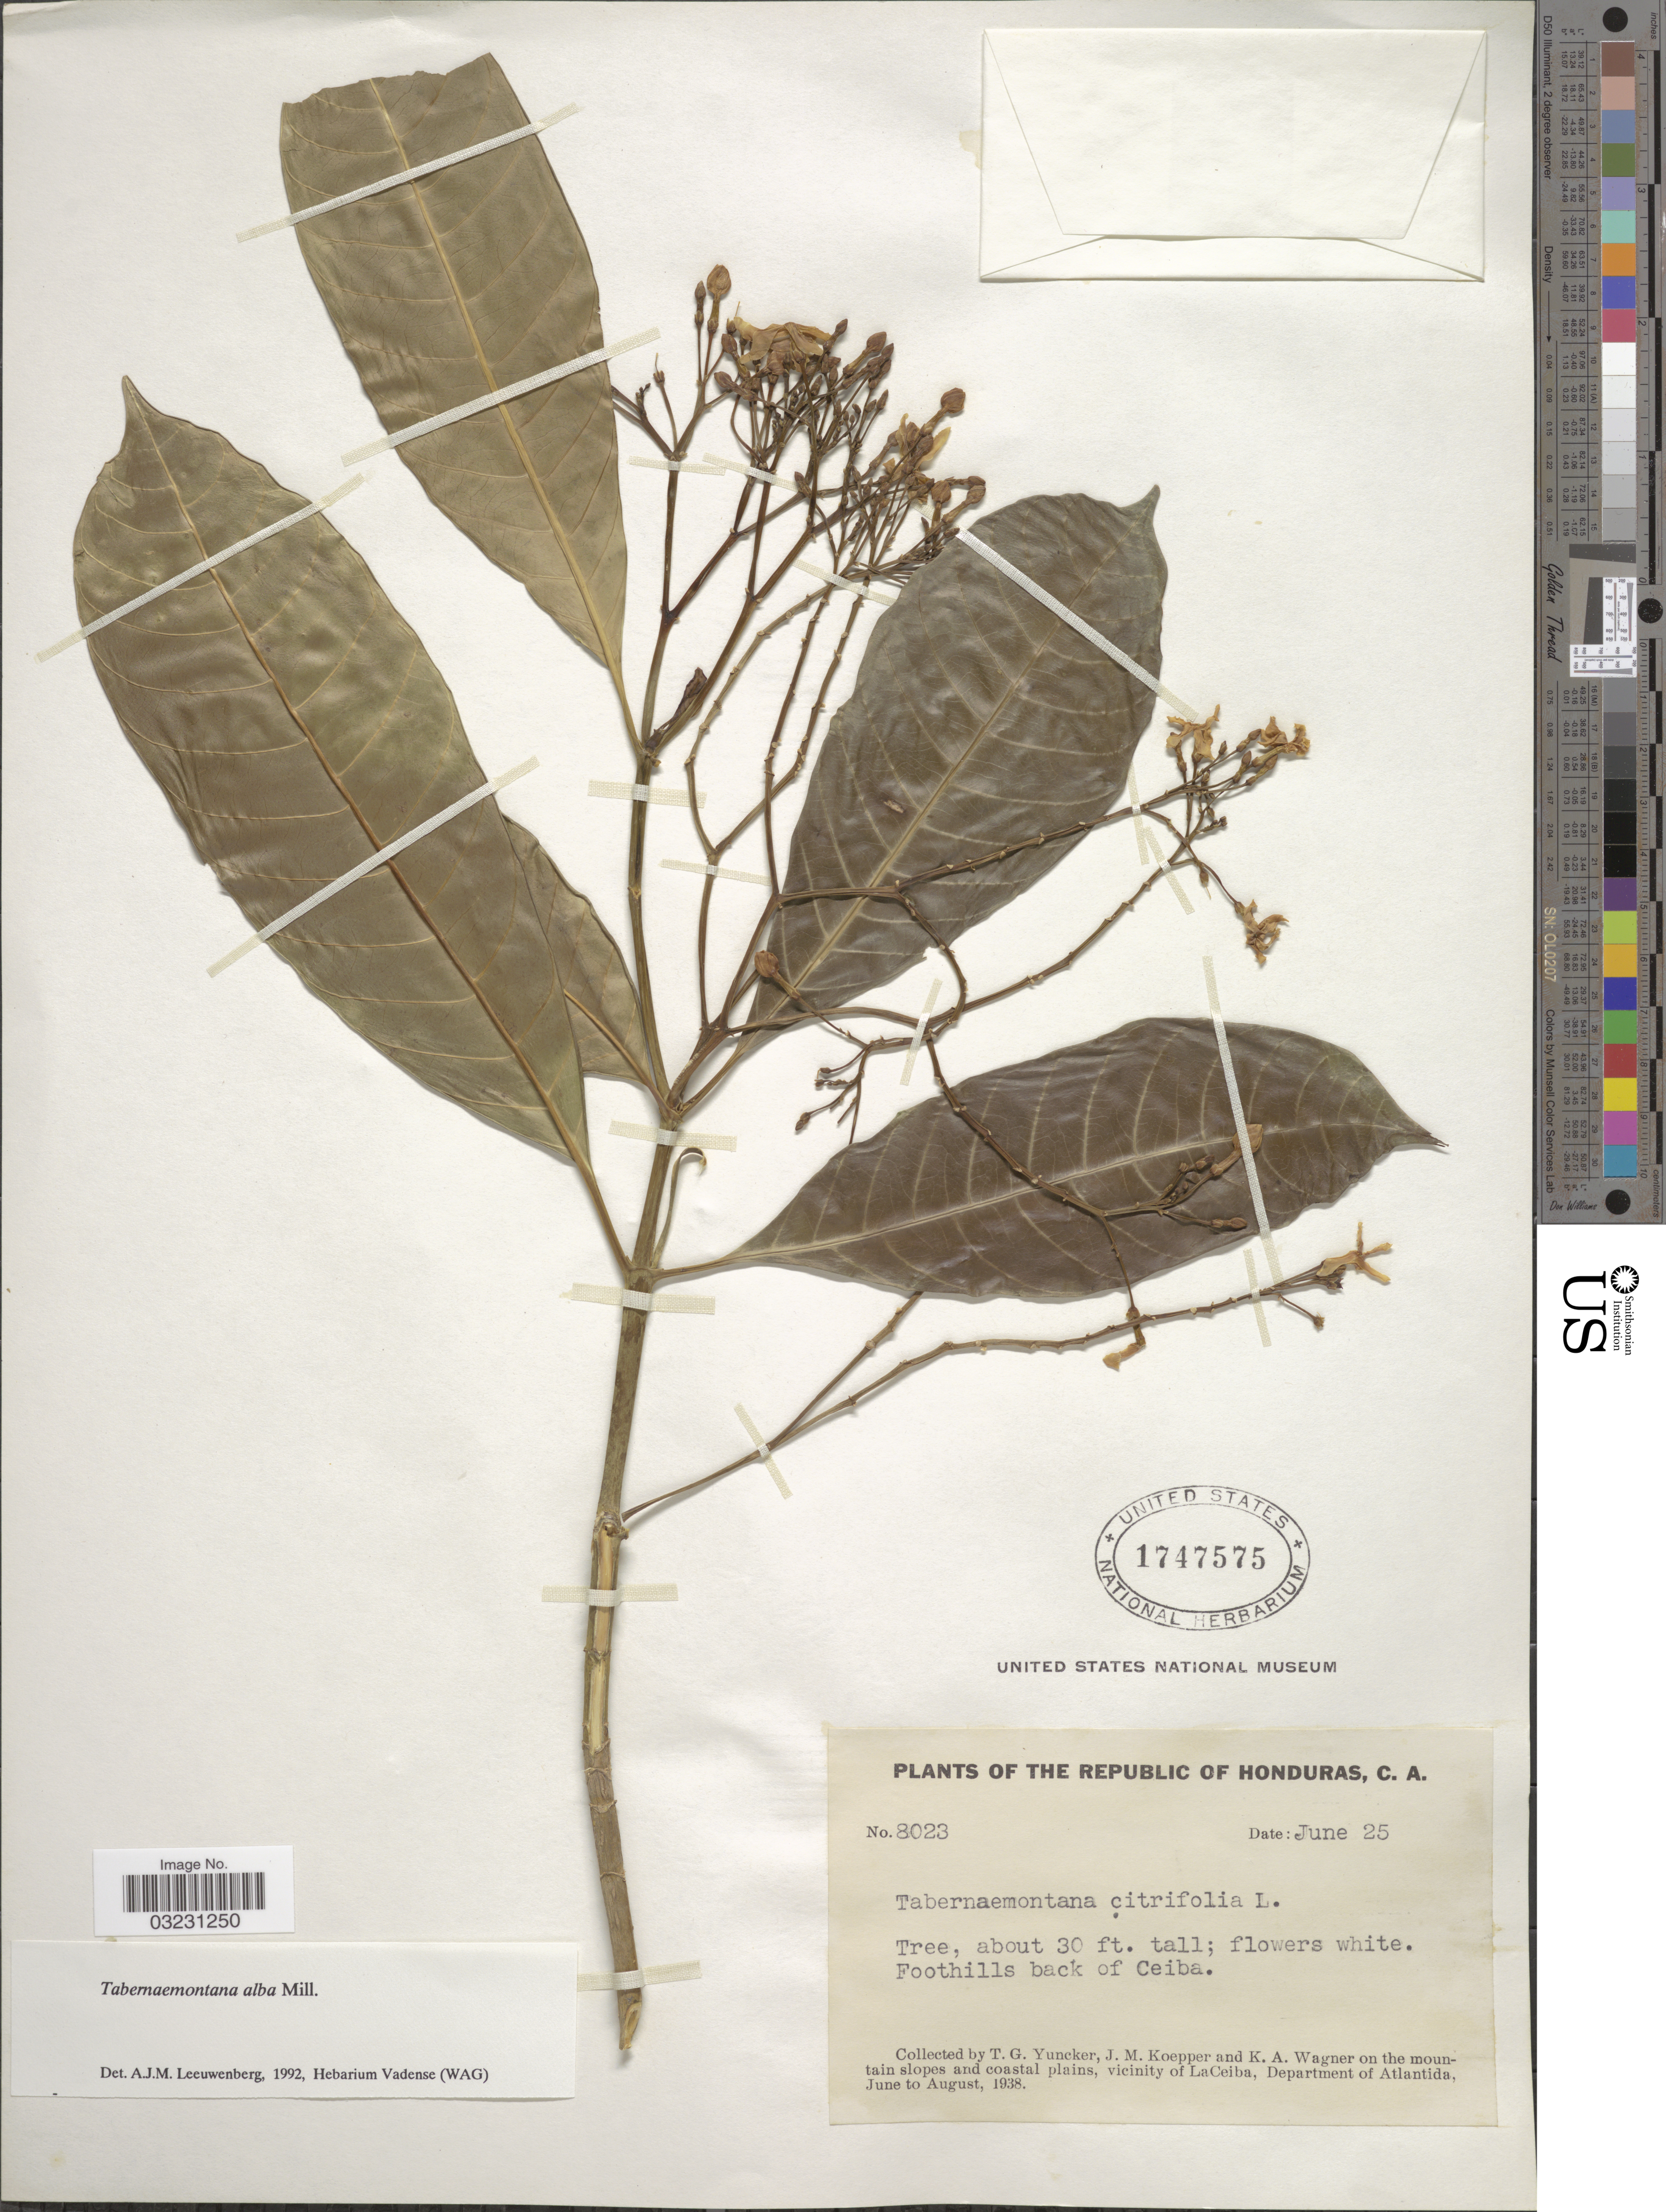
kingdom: Plantae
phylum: Tracheophyta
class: Magnoliopsida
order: Gentianales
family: Apocynaceae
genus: Tabernaemontana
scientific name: Tabernaemontana alba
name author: Mill.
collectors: T. G. Yuncker, J. M. Koepper & K. A. Wagner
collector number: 8023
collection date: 1938-06-25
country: Honduras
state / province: Atlántida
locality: Foothills back of Ceiba. On the mountain slopes and coastal plains, vicinity of LaCeiba, Department of Atlantida.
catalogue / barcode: US 1747575